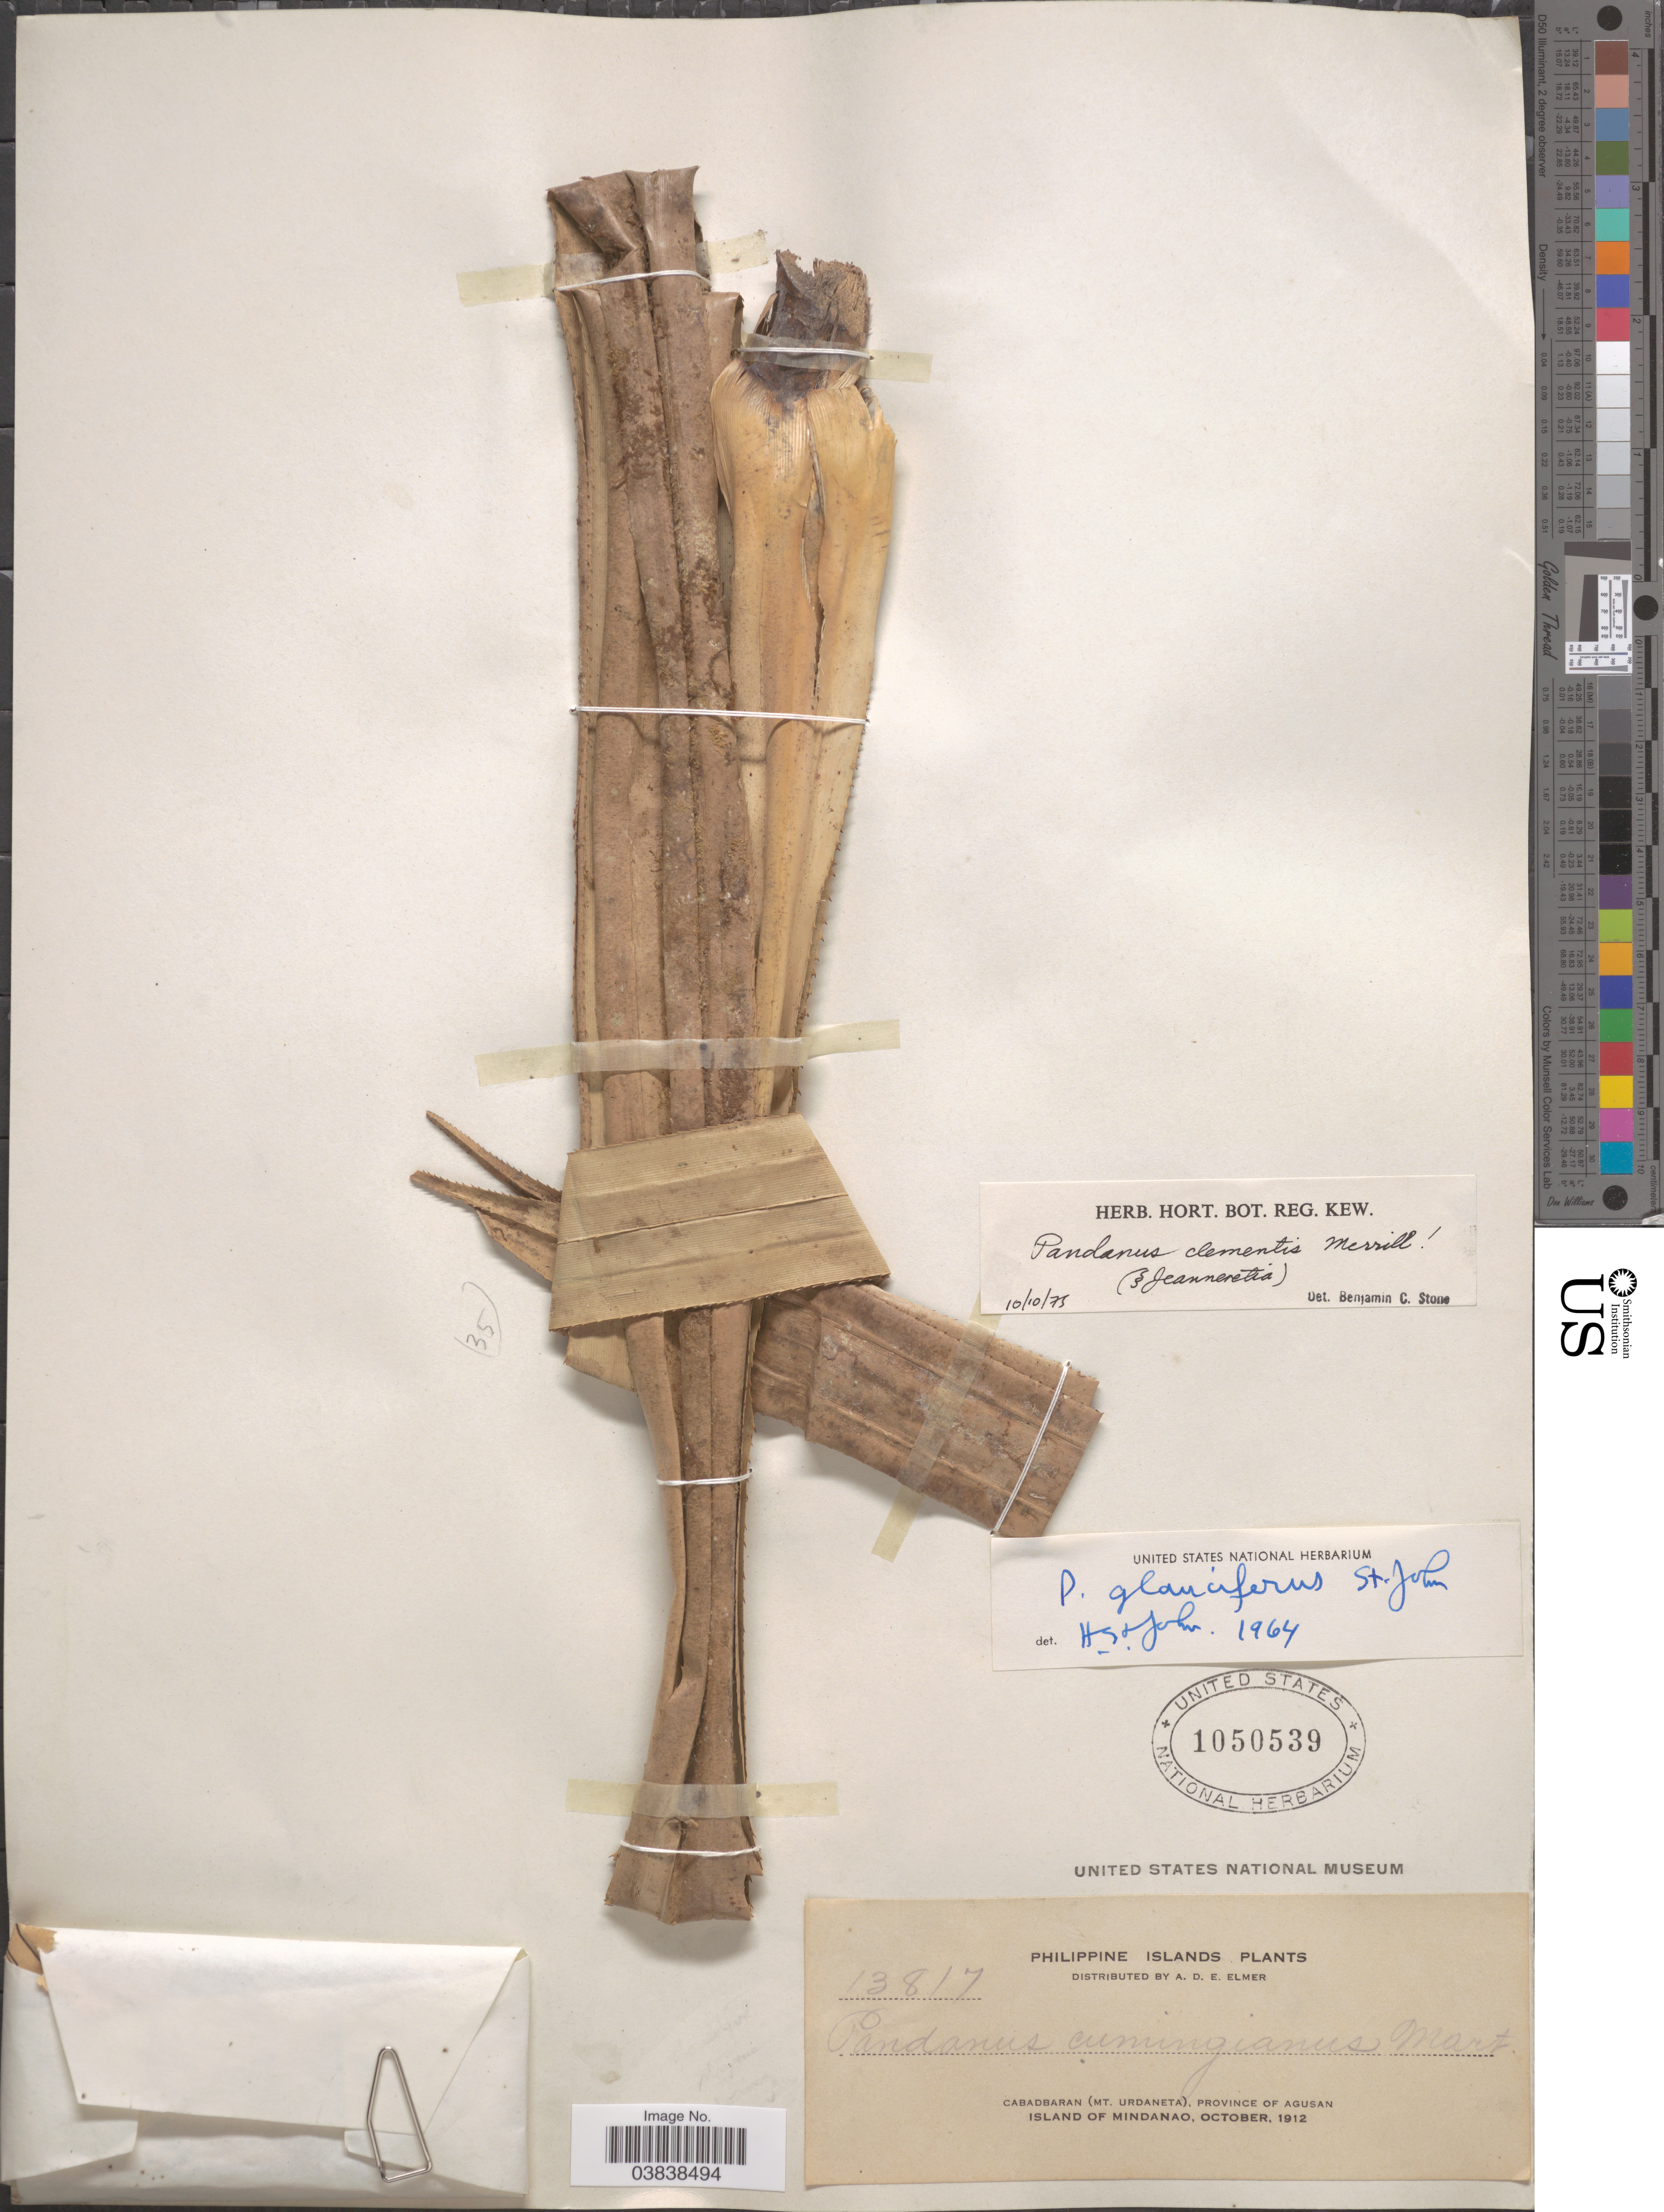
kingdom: Plantae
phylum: Tracheophyta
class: Liliopsida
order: Pandanales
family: Pandanaceae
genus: Pandanus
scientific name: Pandanus clementis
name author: Merr.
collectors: A. D. E. Elmer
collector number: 13817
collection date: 1912-10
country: Philippines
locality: Cabadbaran (Mt. Urdaneta), Province of Agusan. Island of Mindanao.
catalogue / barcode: US 1050539